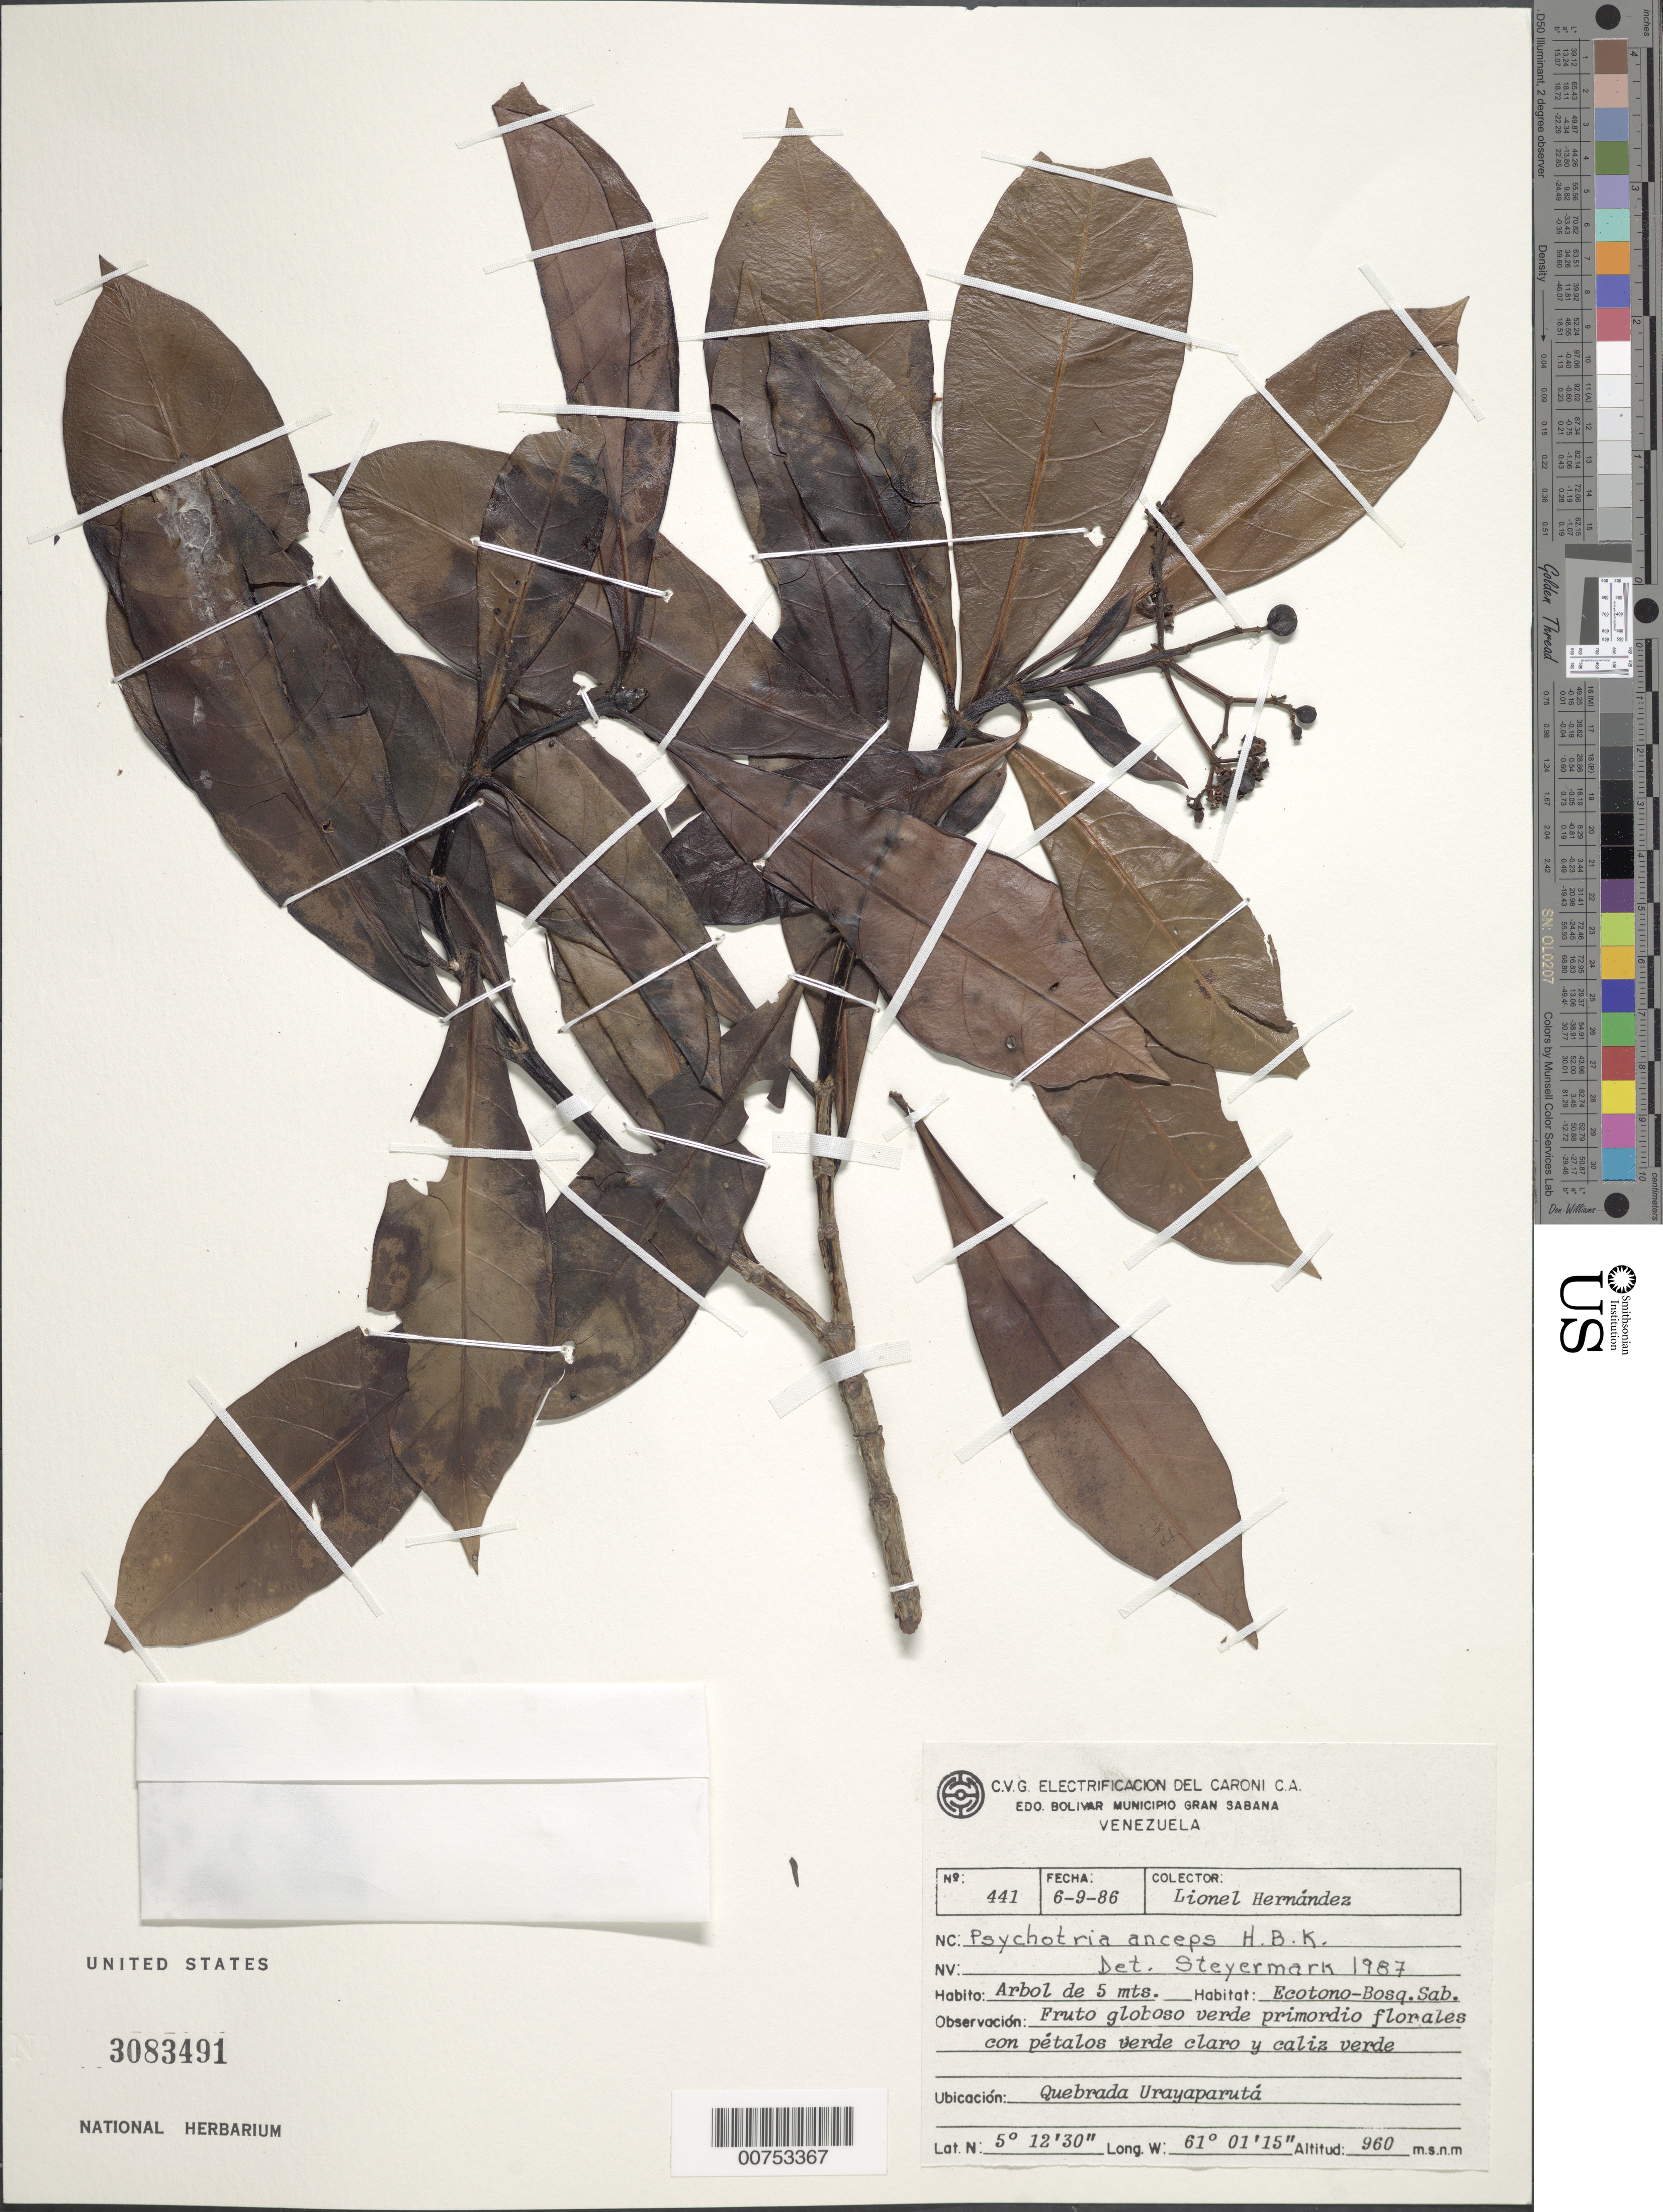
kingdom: Plantae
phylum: Tracheophyta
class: Magnoliopsida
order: Gentianales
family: Rubiaceae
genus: Psychotria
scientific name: Psychotria anceps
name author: Kunth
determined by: Steyermark, Julian A., (VEN)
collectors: L. Hernández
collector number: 441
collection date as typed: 6-Sep-86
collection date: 1986-09-06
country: Venezuela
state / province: Bolívar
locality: Gran Sabana, Quebrada Urayaparutá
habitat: Ecotono-bosque sab.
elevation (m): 960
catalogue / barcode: US 3083491